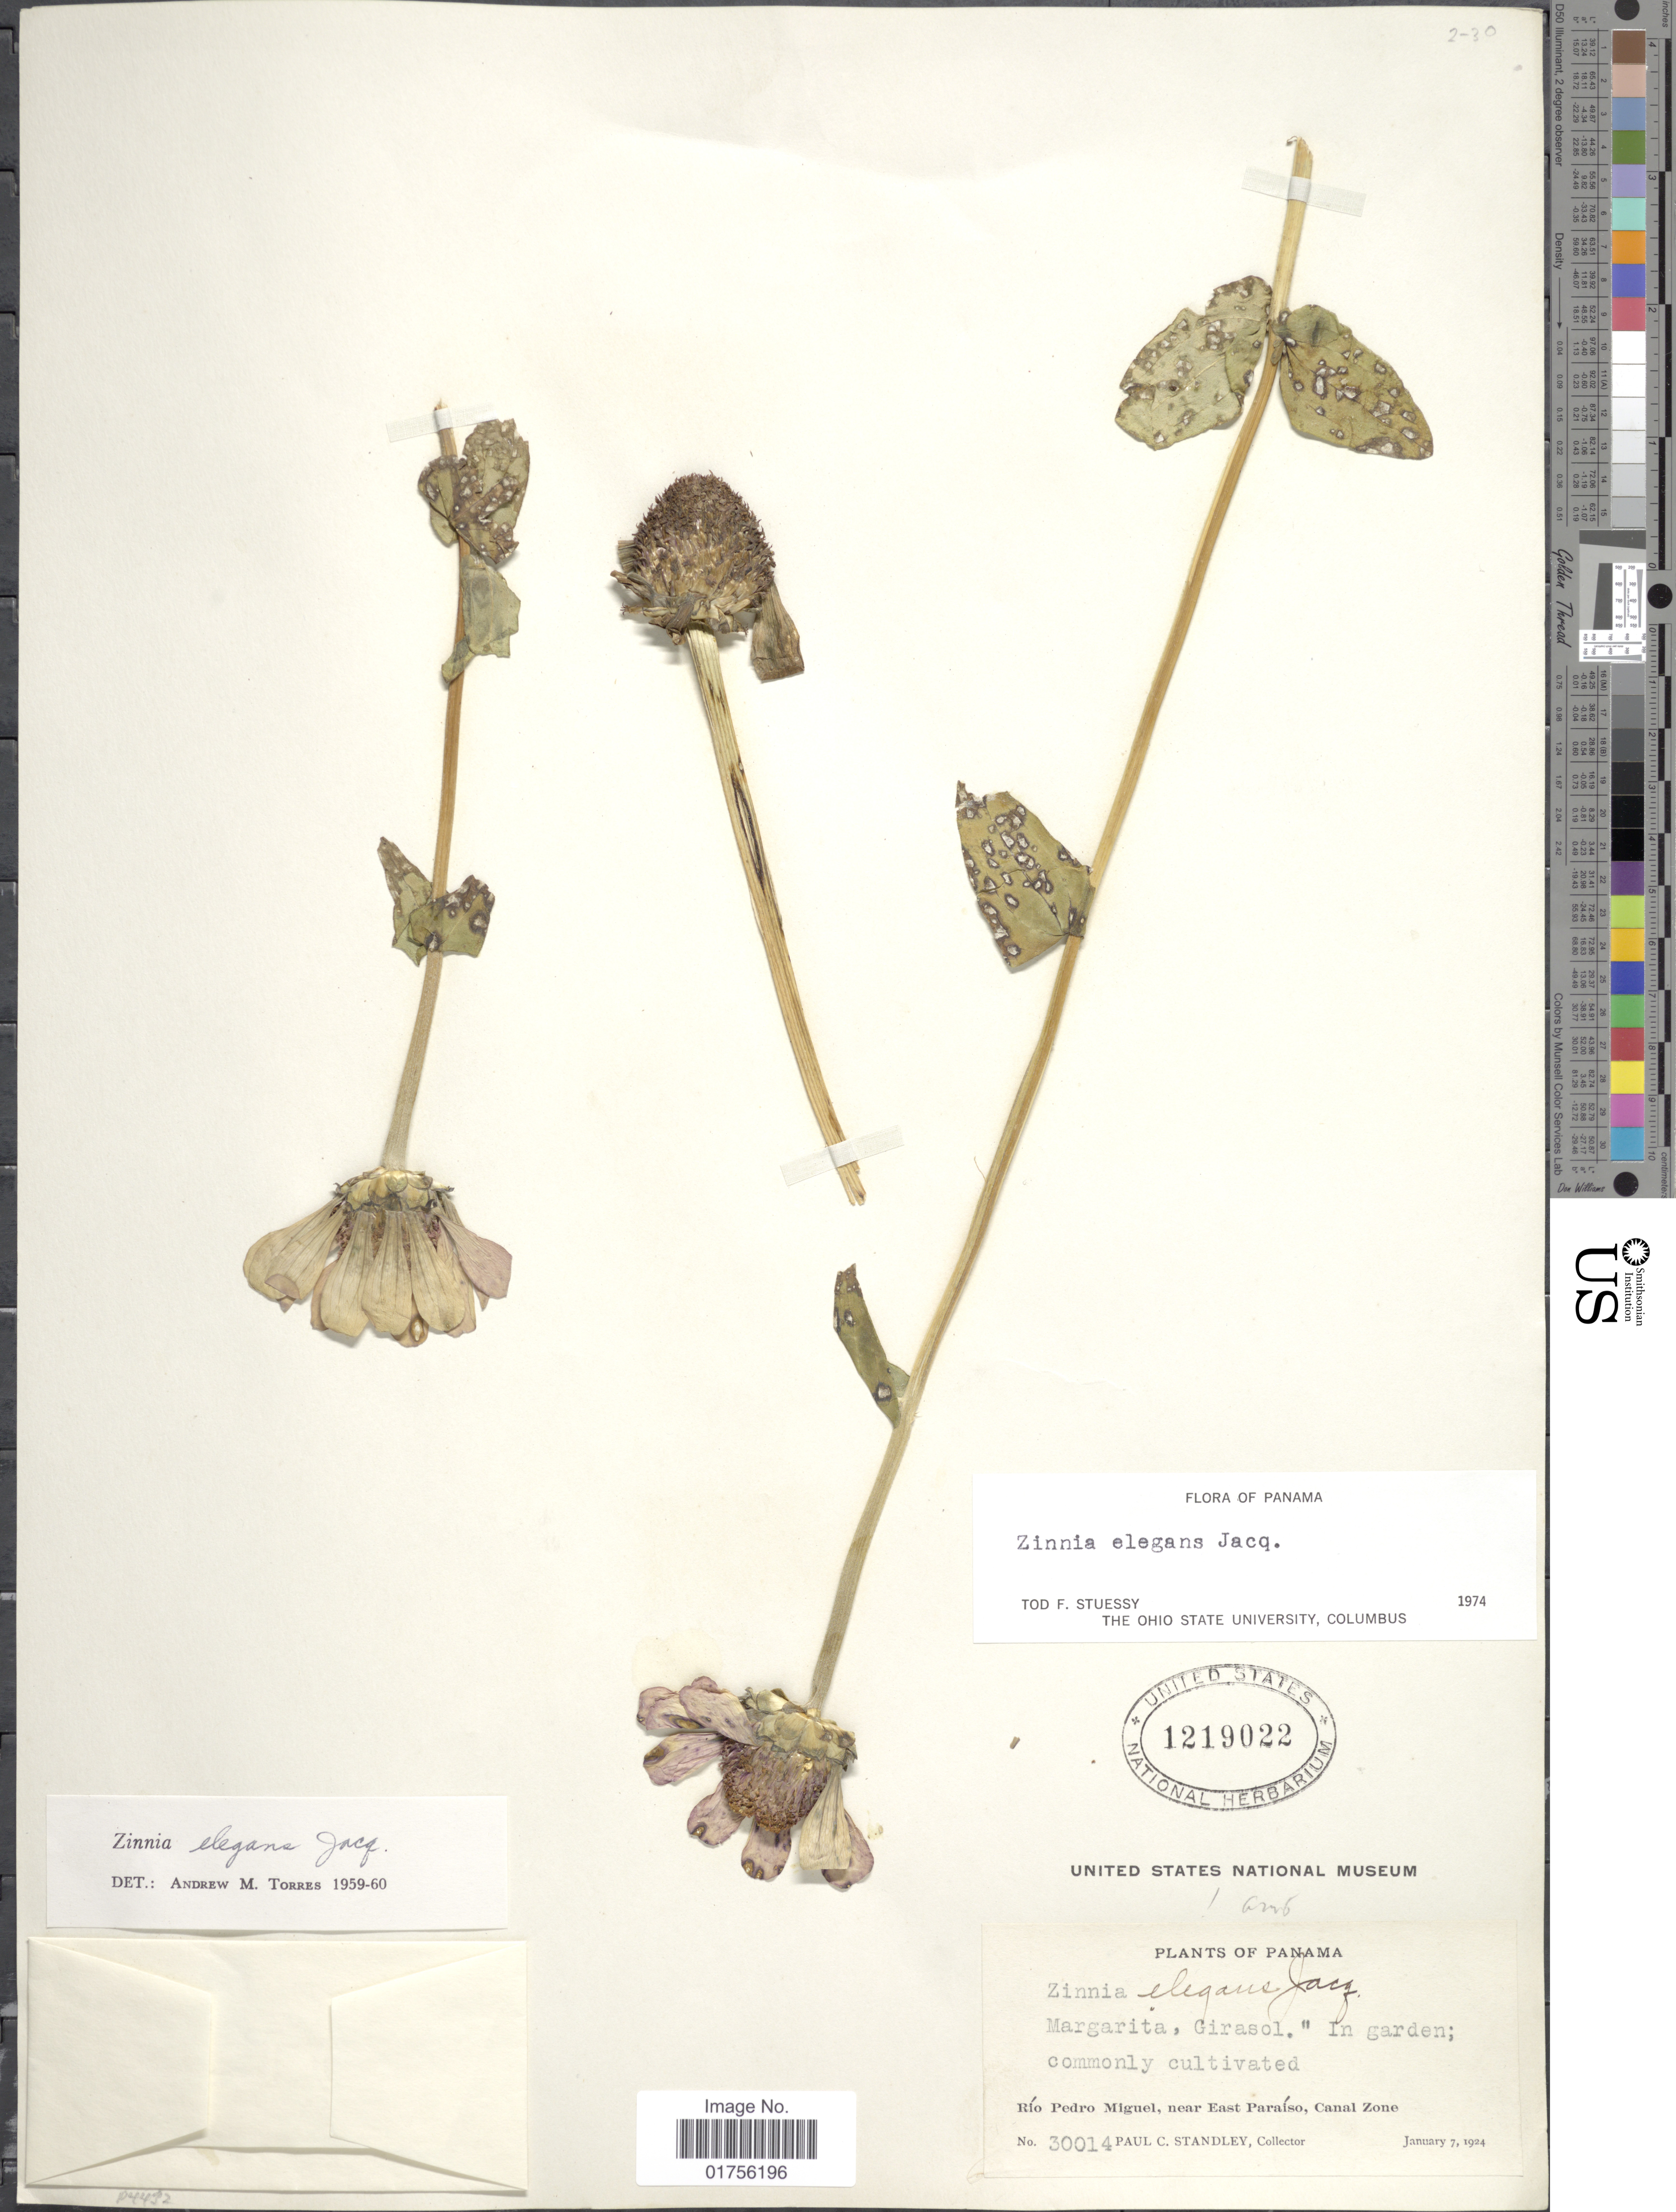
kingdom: Plantae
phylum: Tracheophyta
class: Magnoliopsida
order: Asterales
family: Asteraceae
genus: Zinnia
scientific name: Zinnia elegans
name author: Jacq.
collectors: P. C. Standley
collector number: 30014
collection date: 1924-01-07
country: Panama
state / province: Colón / Panamá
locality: Rio Pedro Miguel, near East Paraiso, Canal Zone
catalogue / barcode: US 1219022